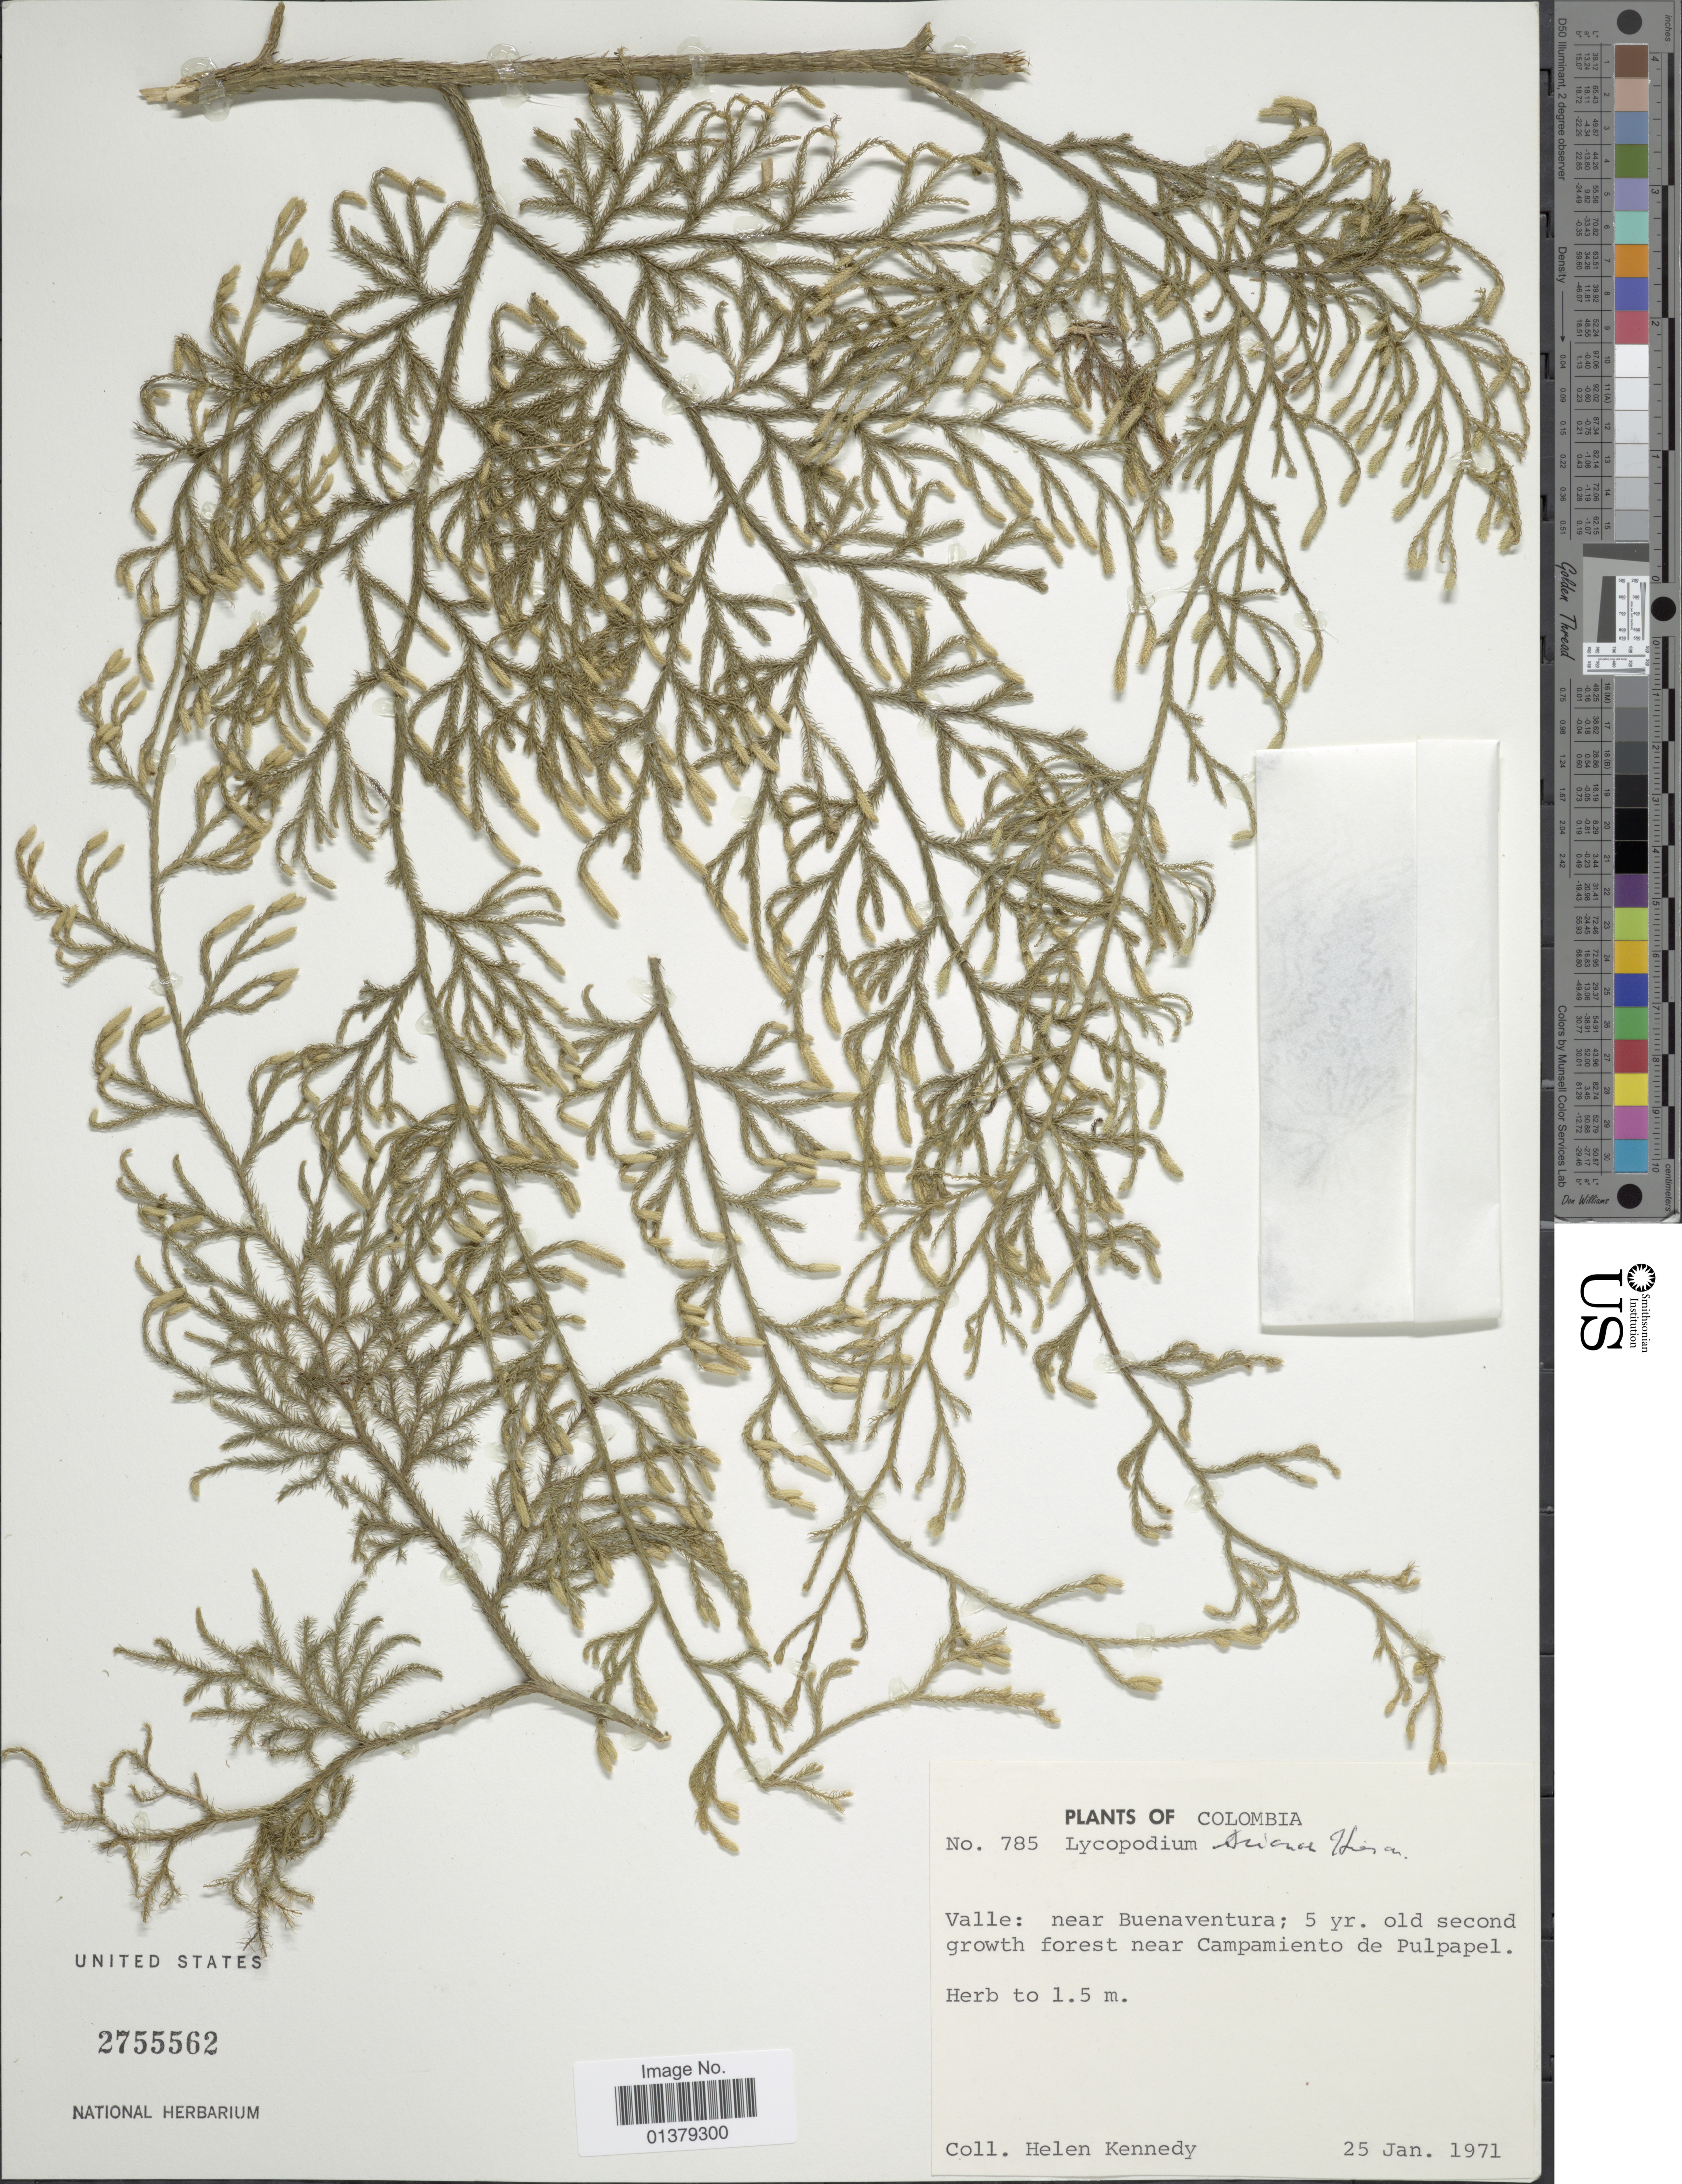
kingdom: Plantae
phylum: Tracheophyta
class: Lycopodiopsida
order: Lycopodiales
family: Lycopodiaceae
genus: Palhinhaea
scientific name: Palhinhaea trianae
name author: (Hieron.) Holub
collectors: H. Kennedy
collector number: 785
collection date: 1971-01-25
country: Colombia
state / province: Valle del Cauca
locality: Valle: near Buenaventura; 5 yr old second growth forest near Campamiento de Pulpapel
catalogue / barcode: US 2755562